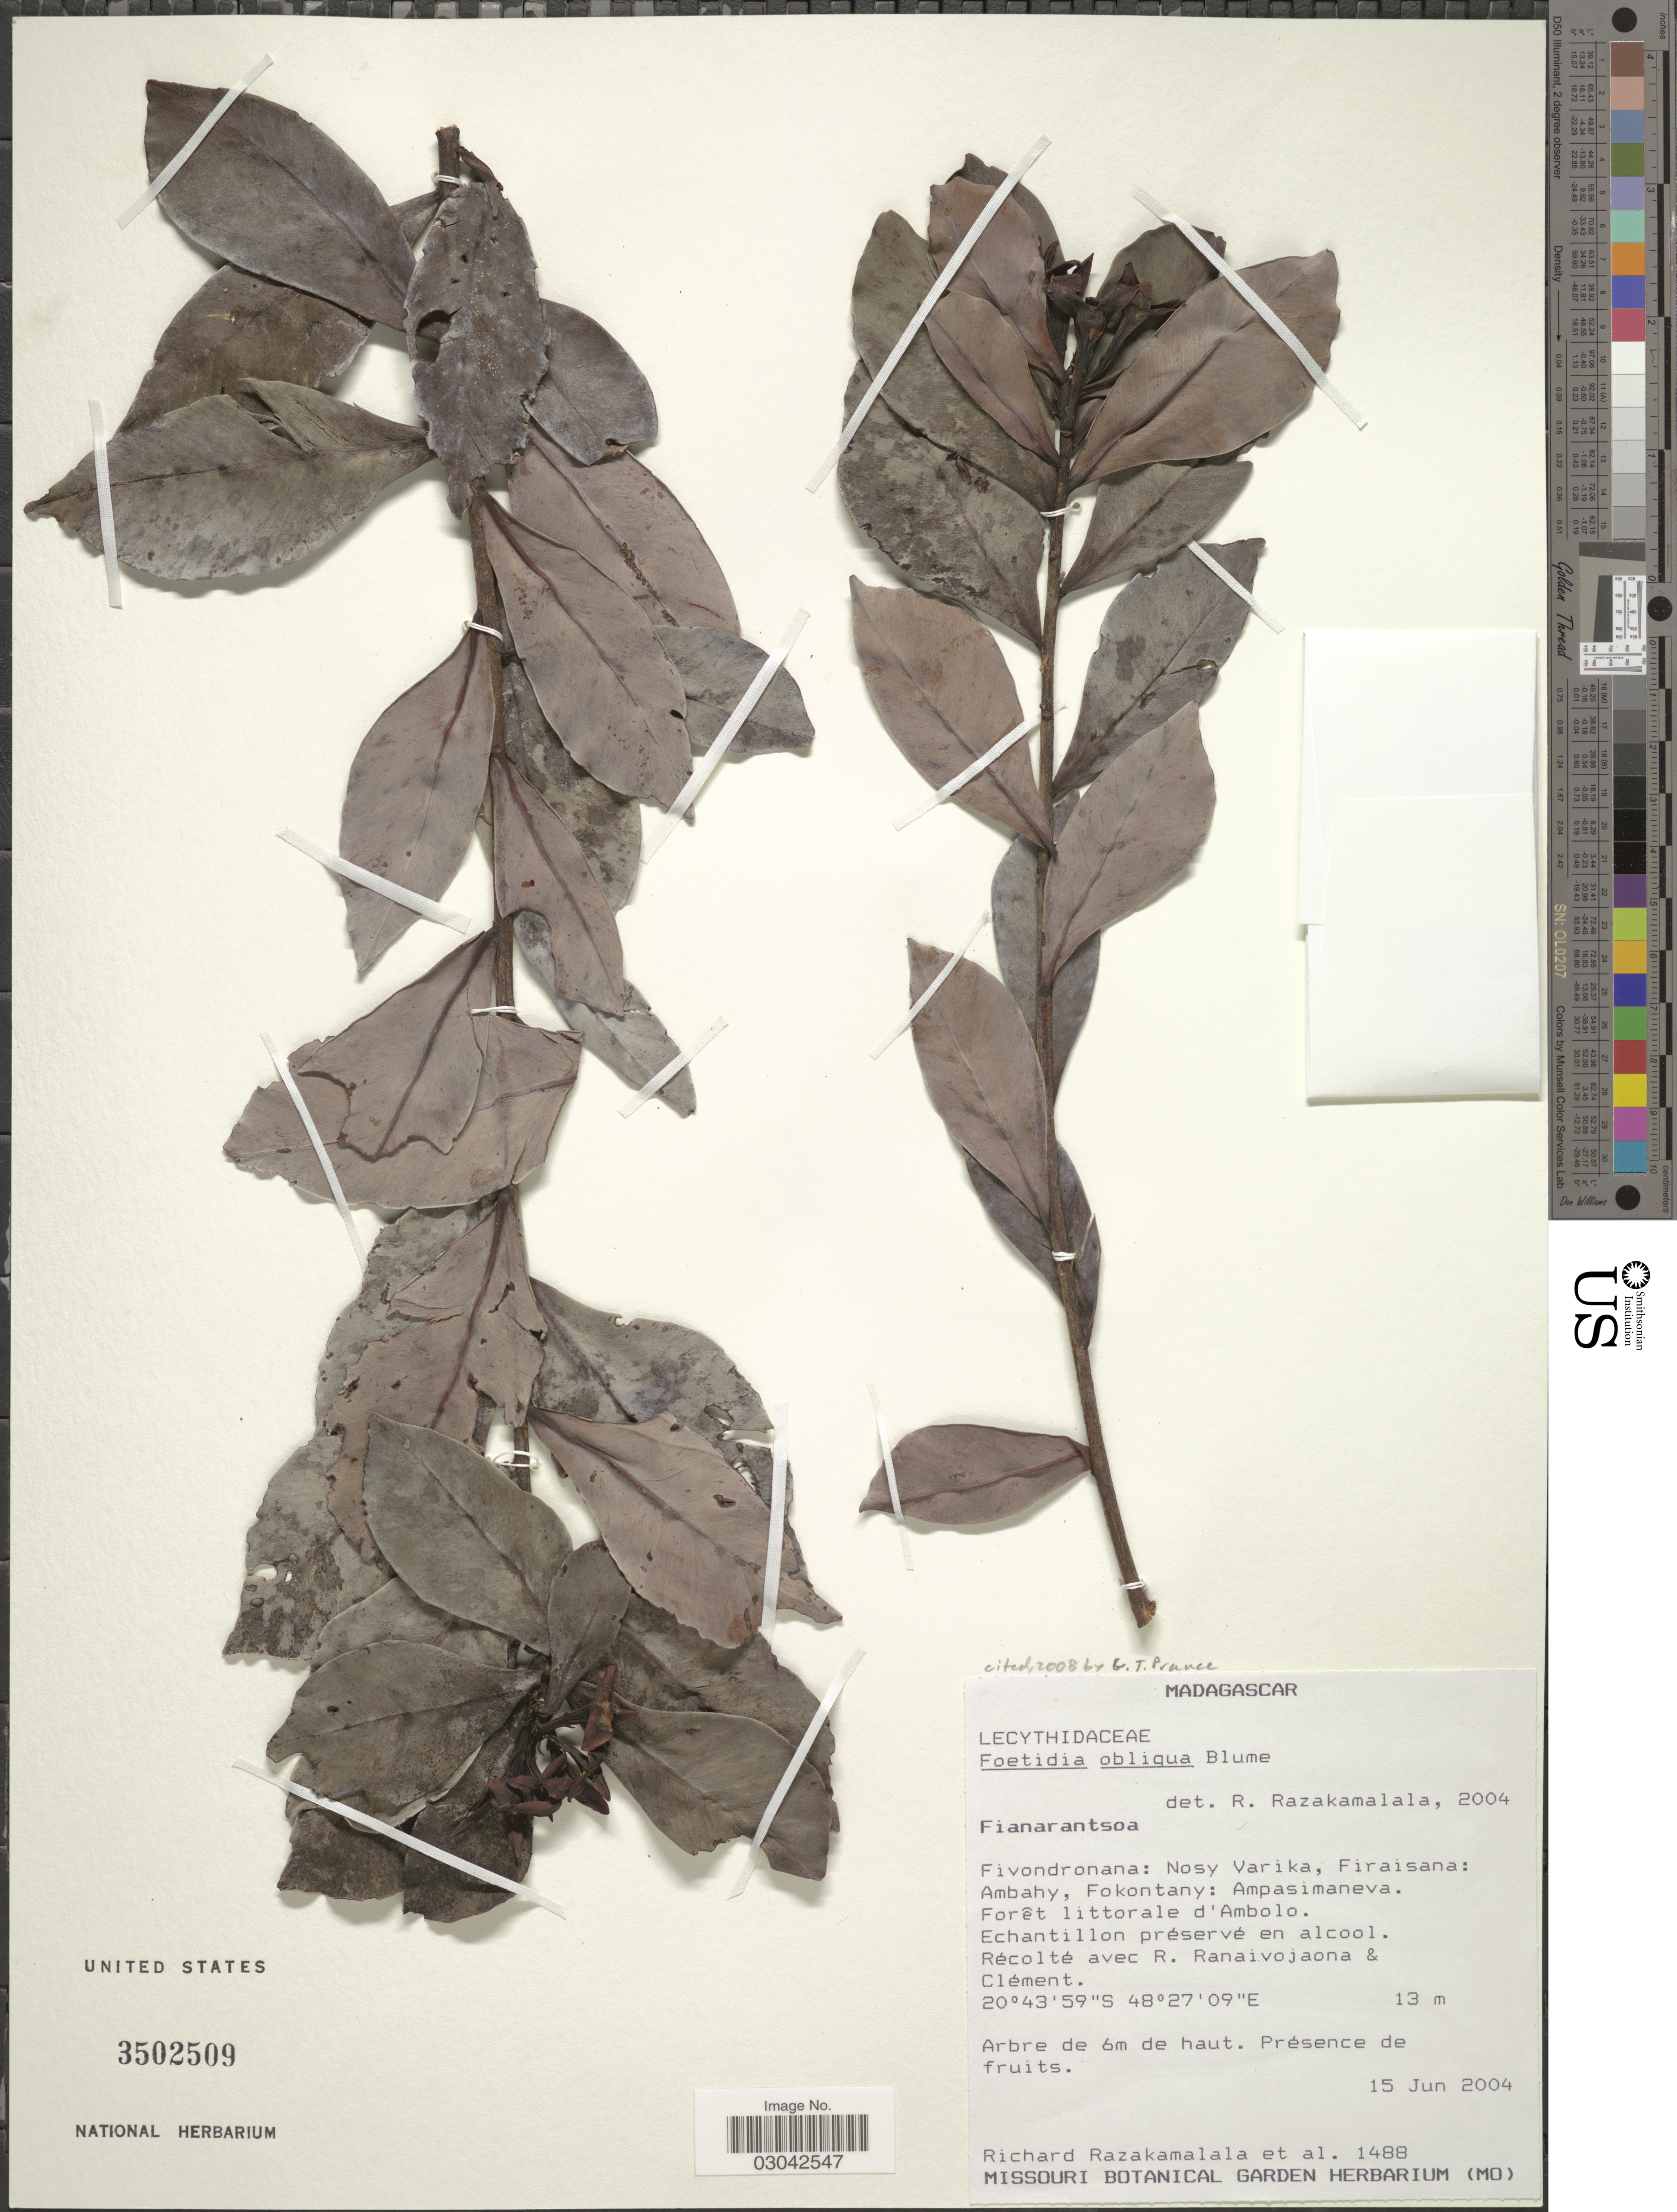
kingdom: Plantae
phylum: Tracheophyta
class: Magnoliopsida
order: Ericales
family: Lecythidaceae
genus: Foetidia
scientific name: Foetidia obliqua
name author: Blume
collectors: R. Razakamalala, R. Ranaivojaona & -. Clement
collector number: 1488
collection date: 2004-06-15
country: Madagascar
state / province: Vatovavy Fitovinany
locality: Fivondronana: Nosy Varika, Firaisana: Ambahy, Fokontany: Ampasimaneva. Forêt littorale d'Ambolo.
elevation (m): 13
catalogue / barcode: US 3502509